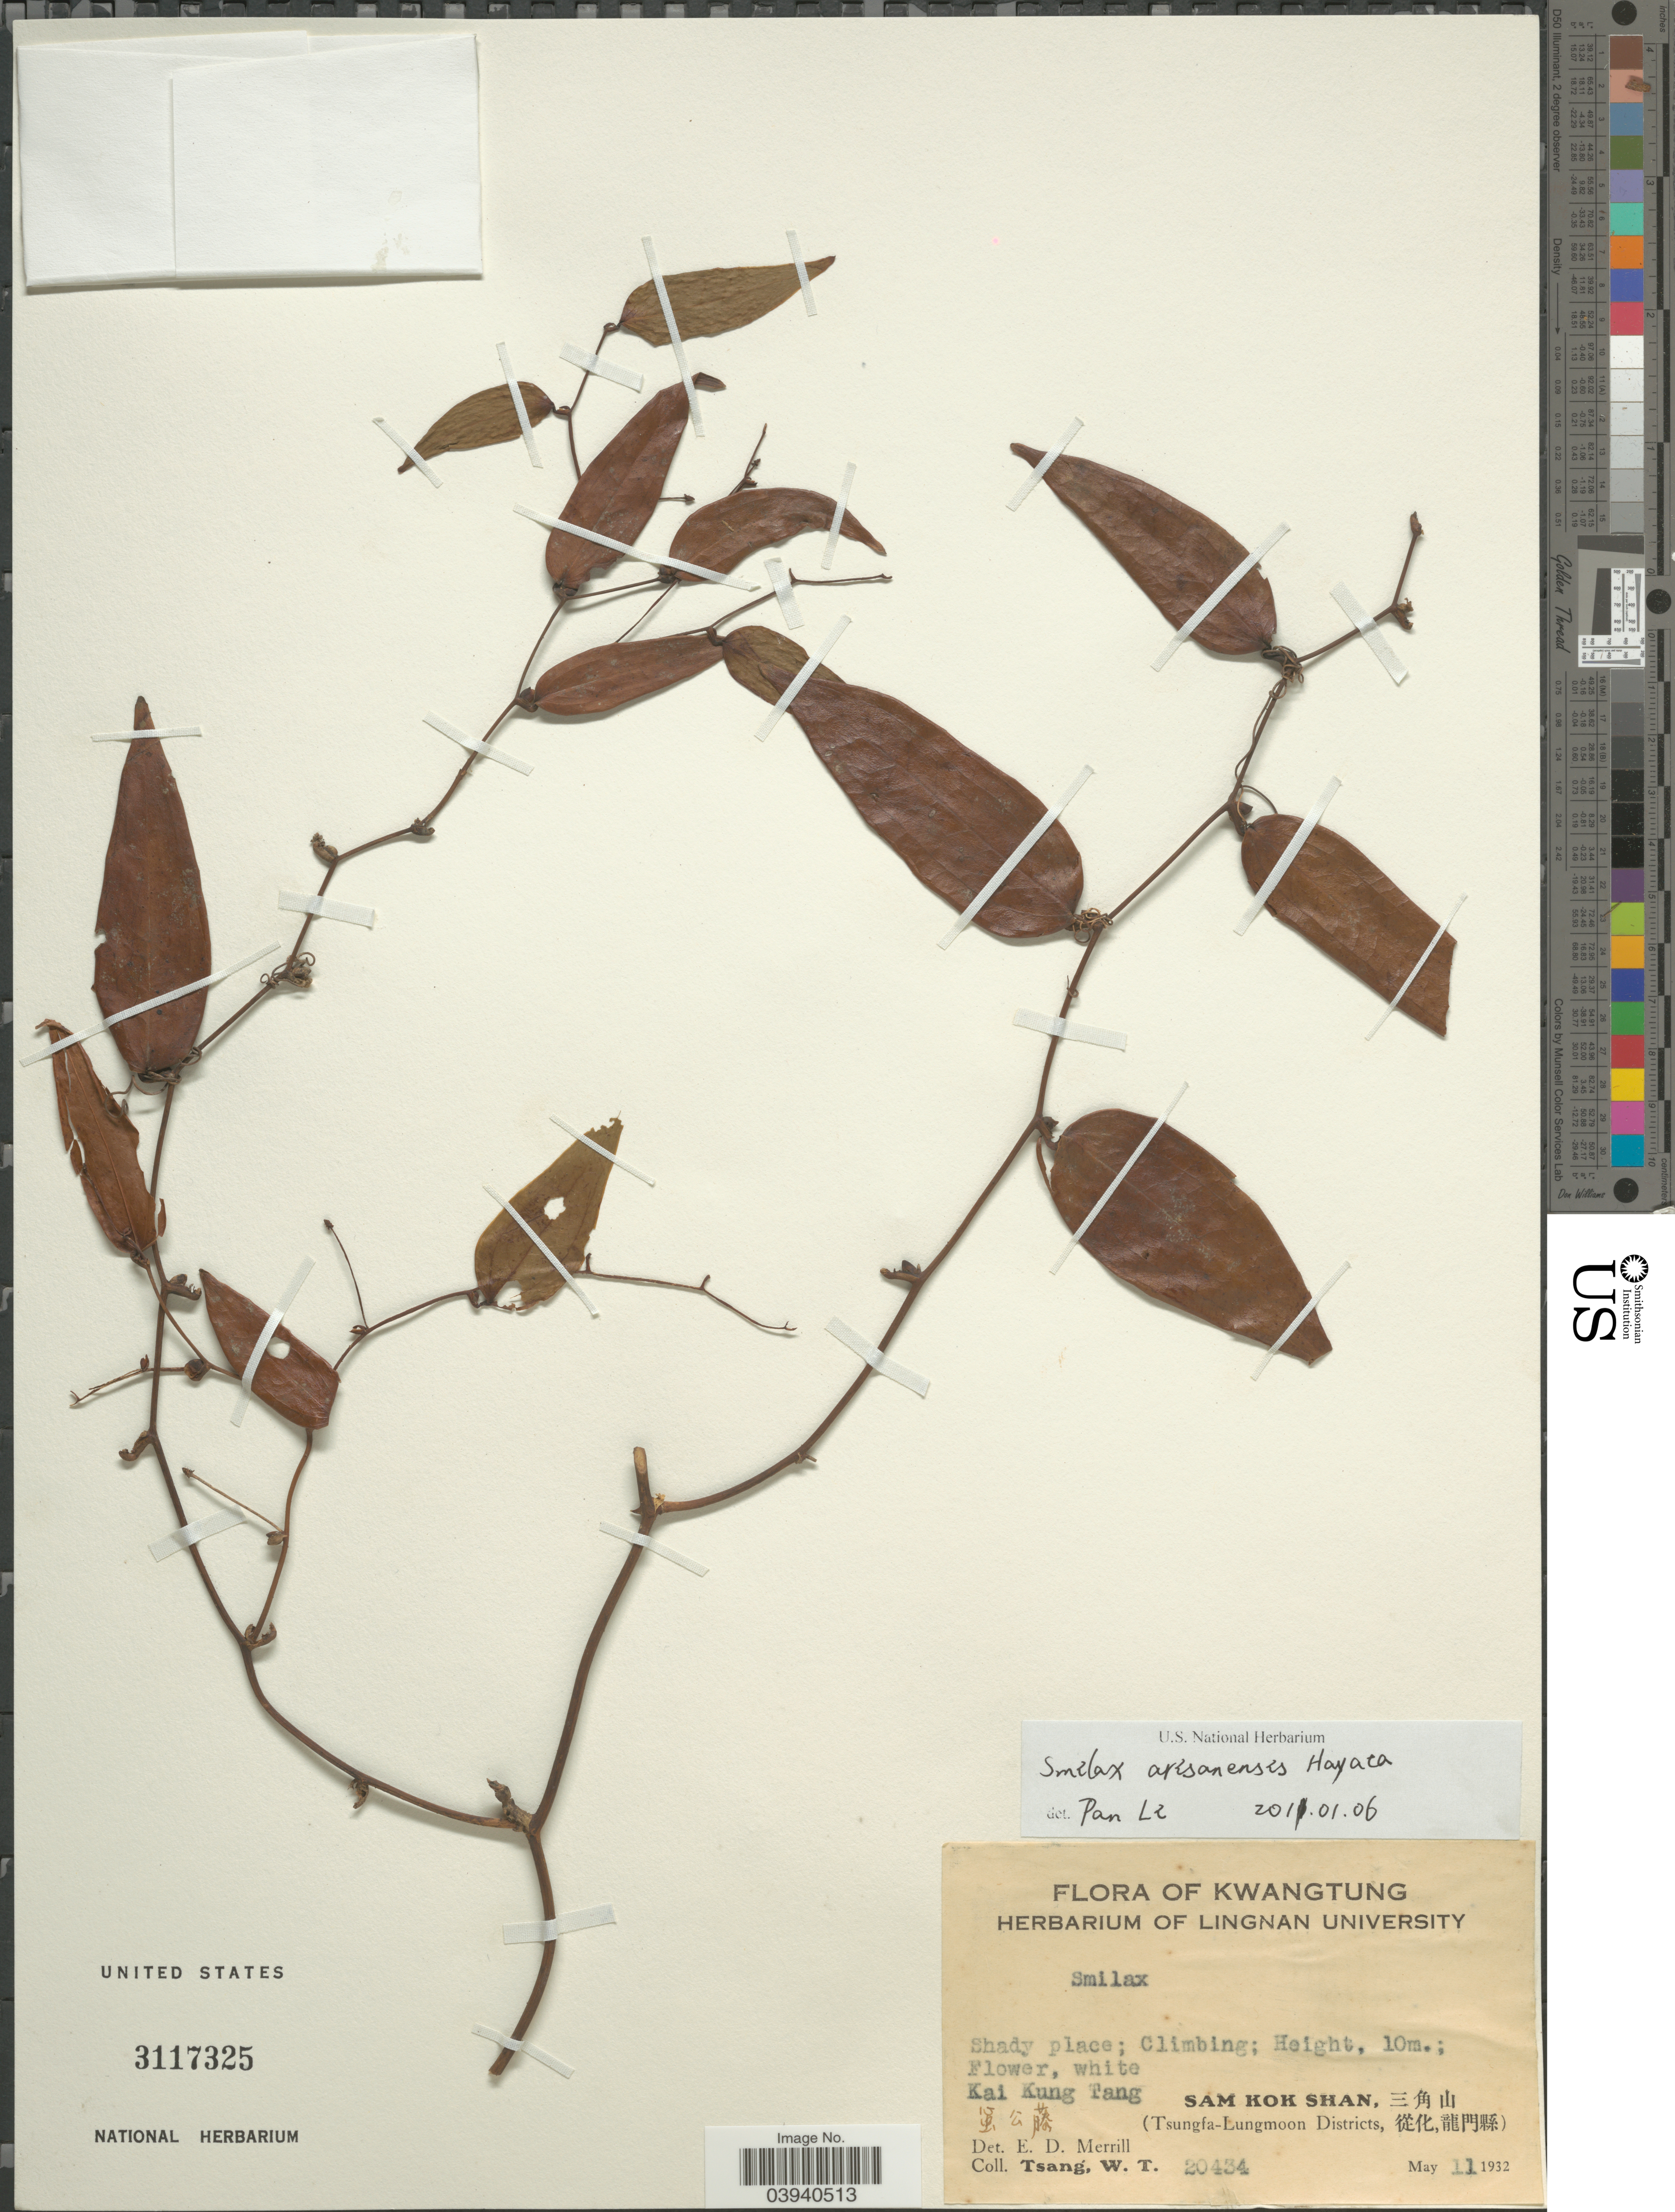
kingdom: Plantae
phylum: Tracheophyta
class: Liliopsida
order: Liliales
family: Smilacaceae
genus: Smilax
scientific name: Smilax arisanensis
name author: Hayata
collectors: W. T. Tsang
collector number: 20434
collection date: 1932-05-11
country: China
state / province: Guangdong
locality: Kwatung.Kai Kung Tang . Sam Kok Shan, (Tsungfa-Lungmoon Districts.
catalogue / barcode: US 3117325